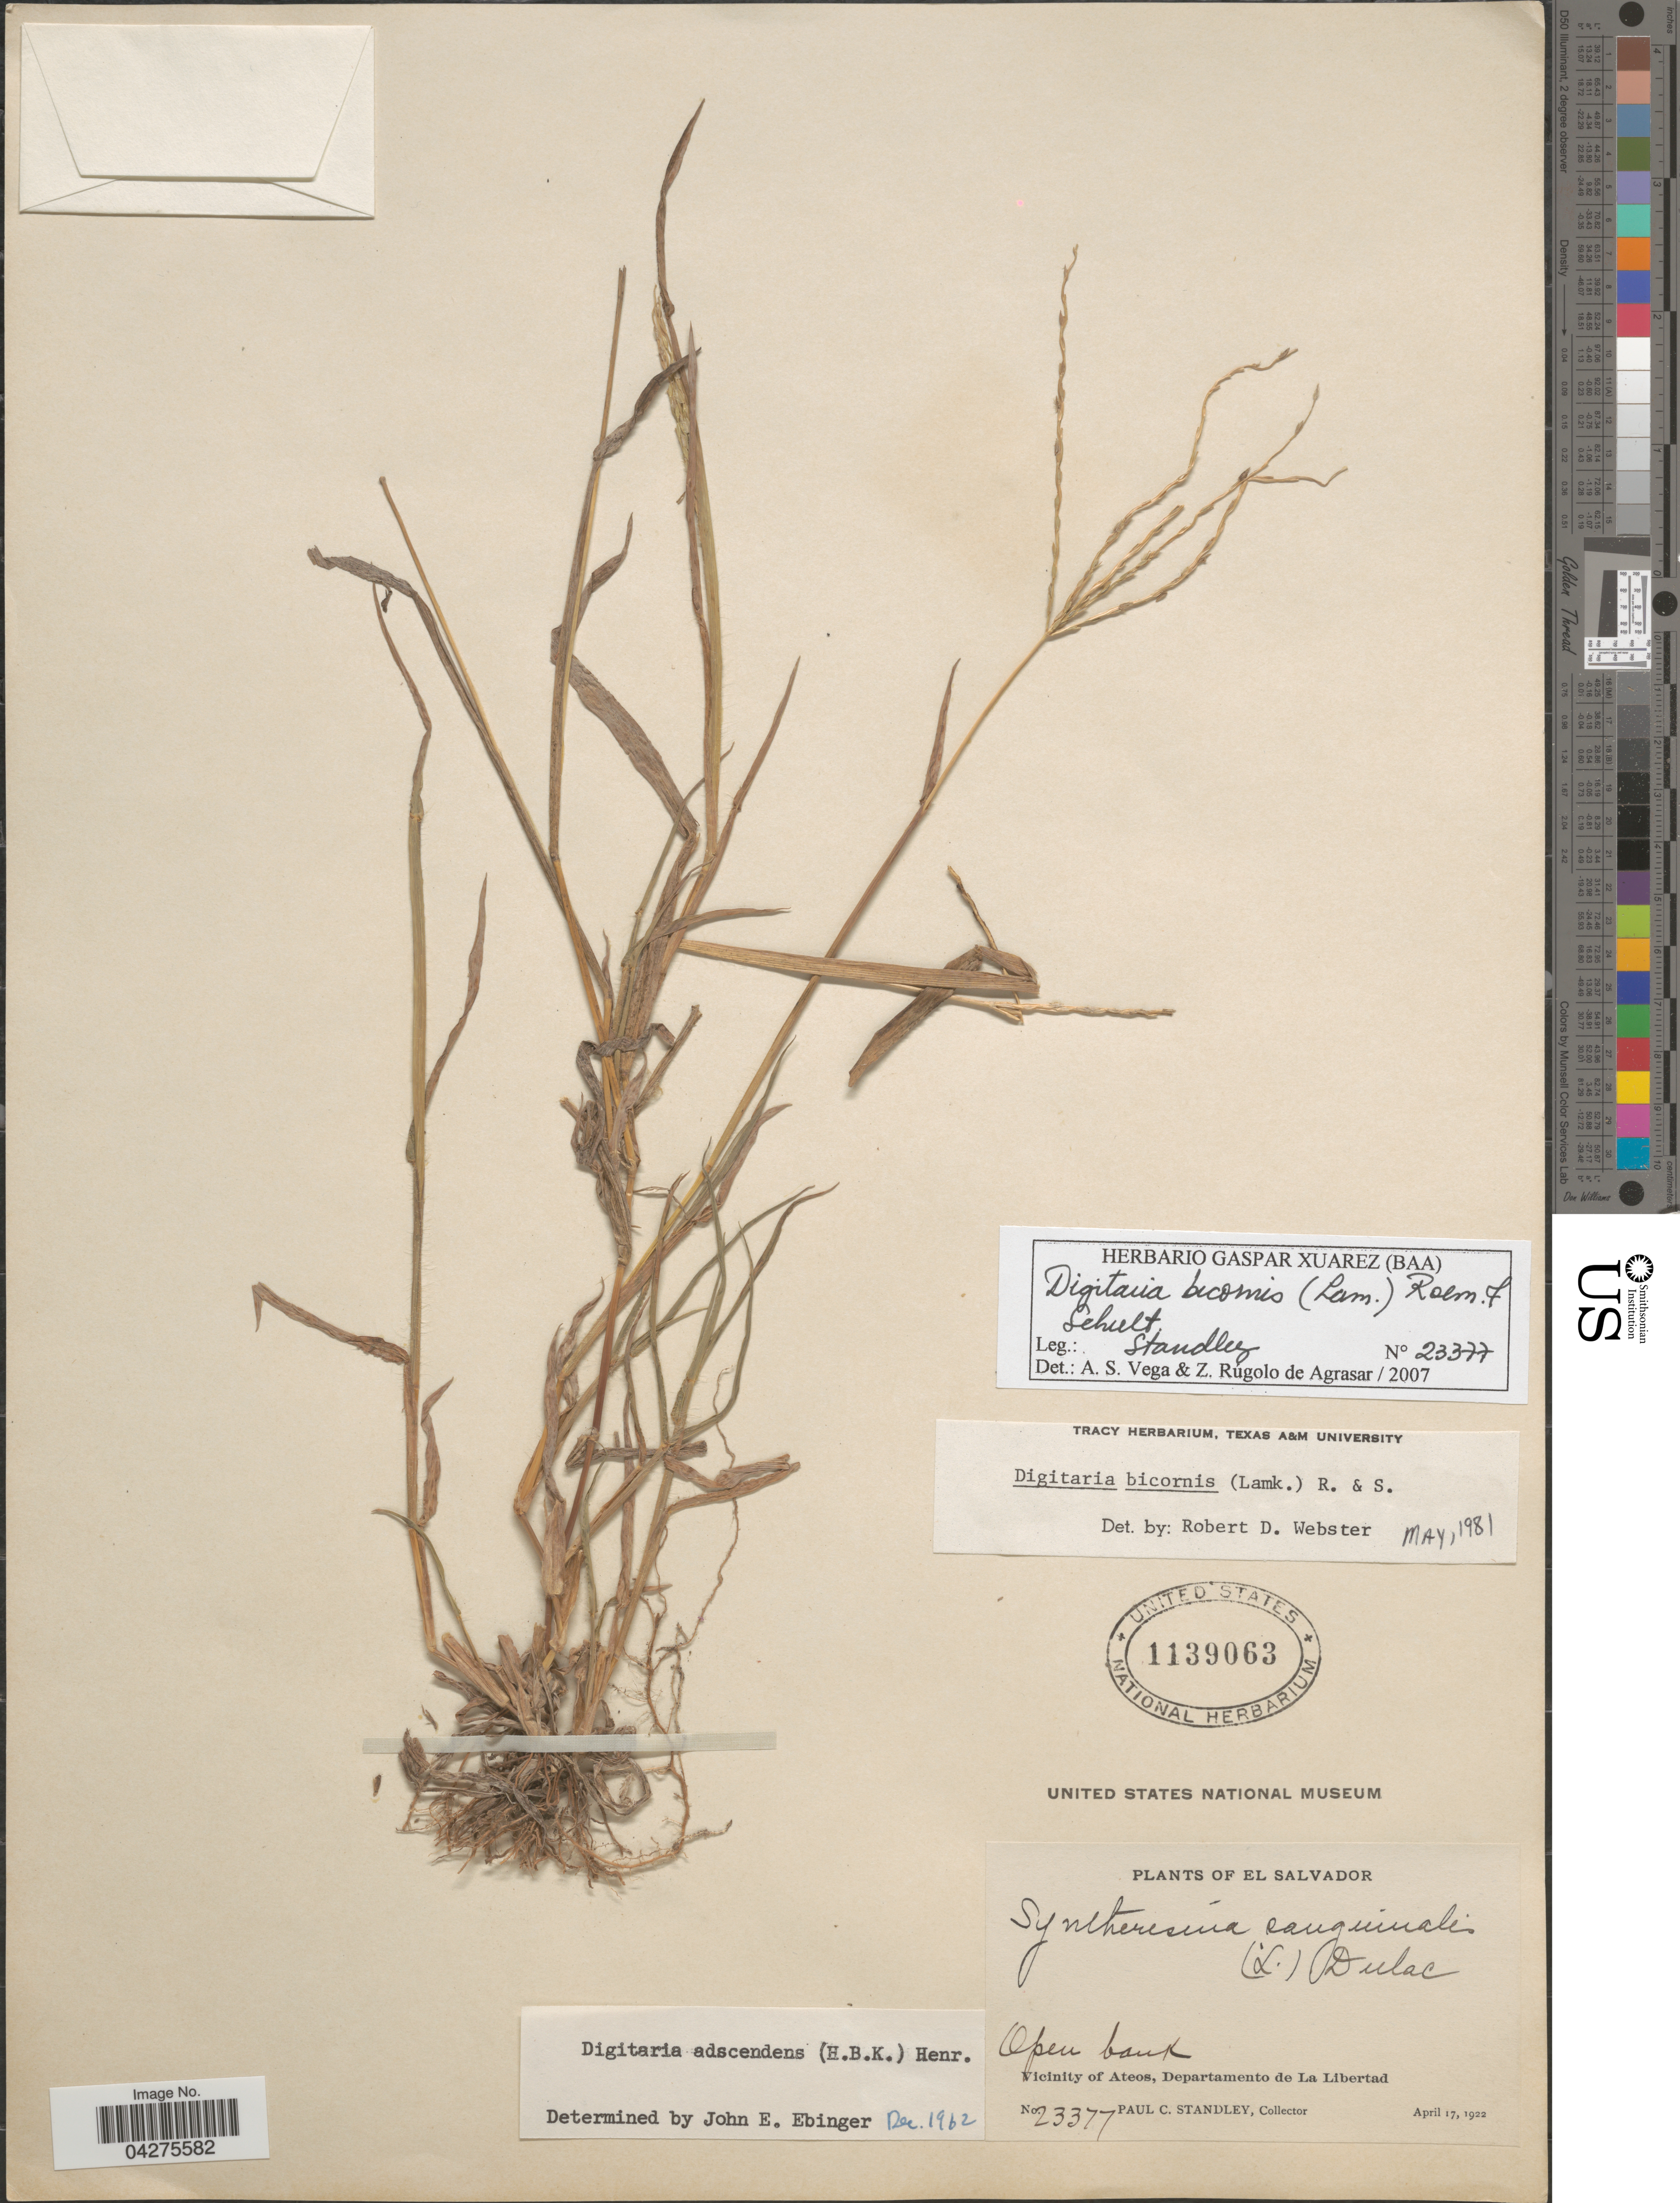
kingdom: Plantae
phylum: Tracheophyta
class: Liliopsida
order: Poales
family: Poaceae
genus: Digitaria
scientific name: Digitaria bicornis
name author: (Lam.) Roem. & Schult.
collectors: P. C. Standley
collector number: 23377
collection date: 1922-04-17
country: El Salvador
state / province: La Libertad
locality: Open bank. Vicinity of Ateos, Departamento de La Libertad.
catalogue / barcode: US 1139063